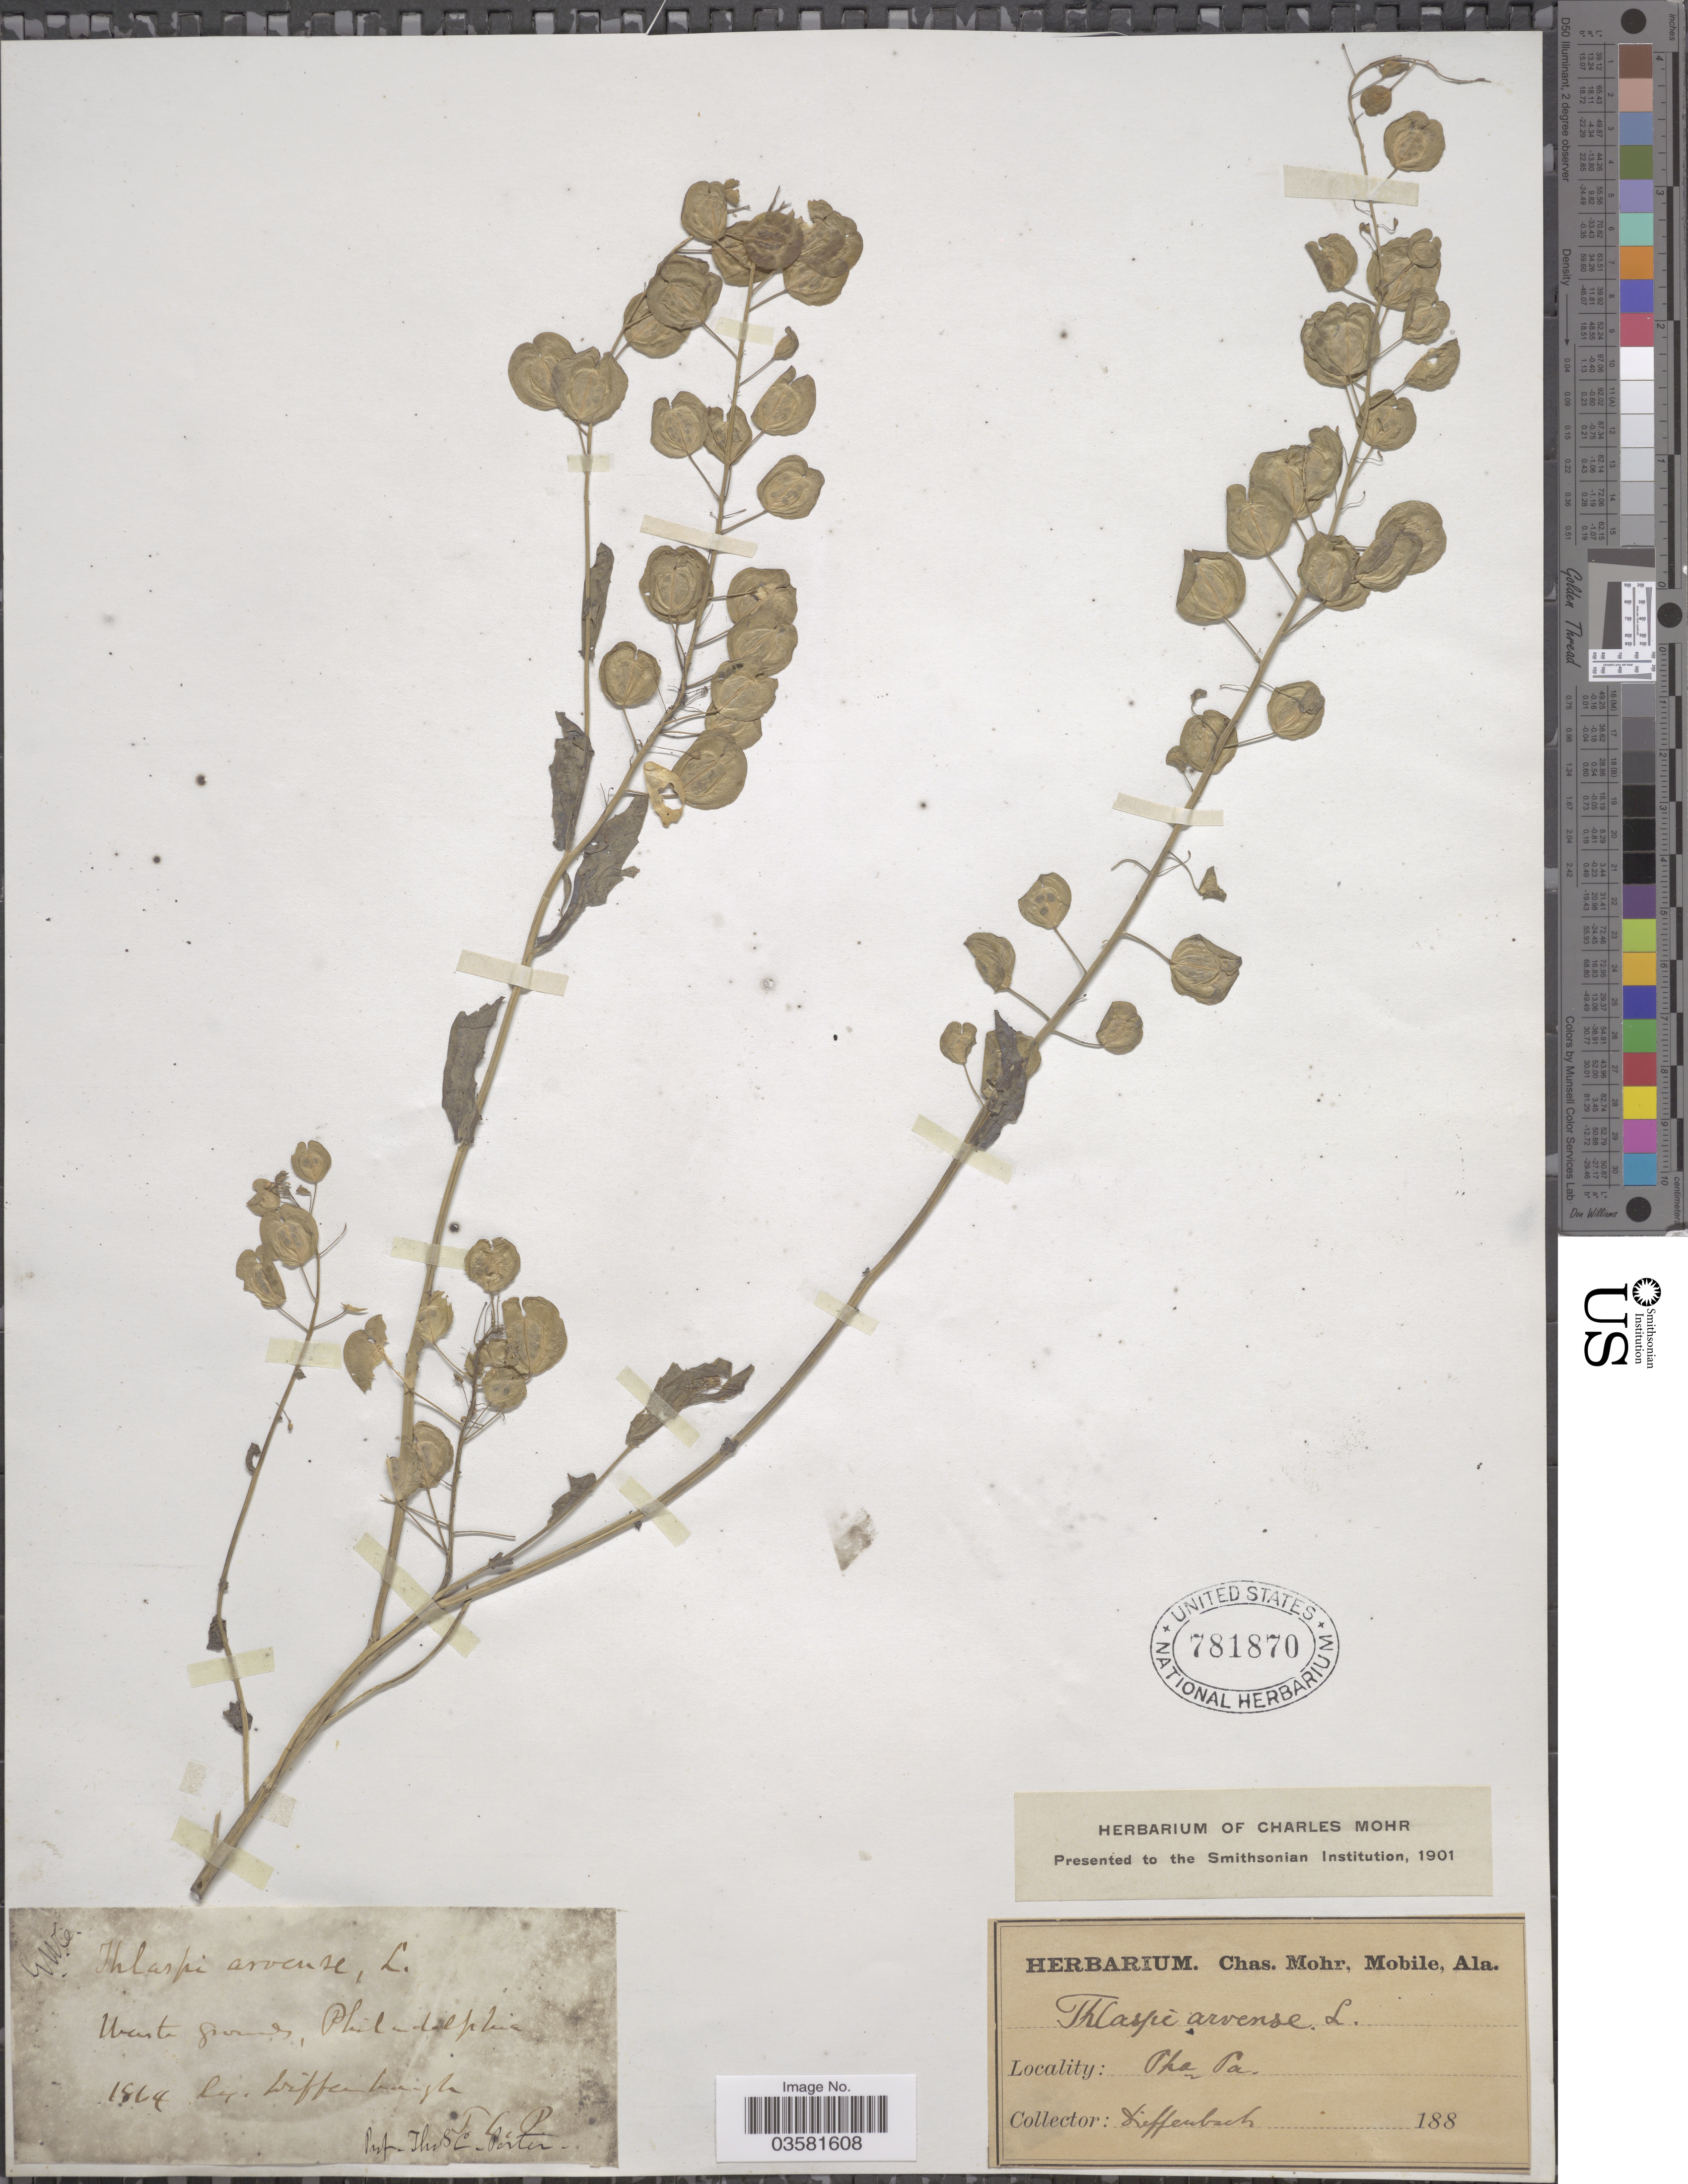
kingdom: Plantae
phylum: Tracheophyta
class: Magnoliopsida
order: Brassicales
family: Brassicaceae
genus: Thlaspi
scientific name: Thlaspi arvense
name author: L.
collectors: Diffenbaugh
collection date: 1864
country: United States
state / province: Pennsylvania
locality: Philadelphia.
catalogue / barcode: US 781870